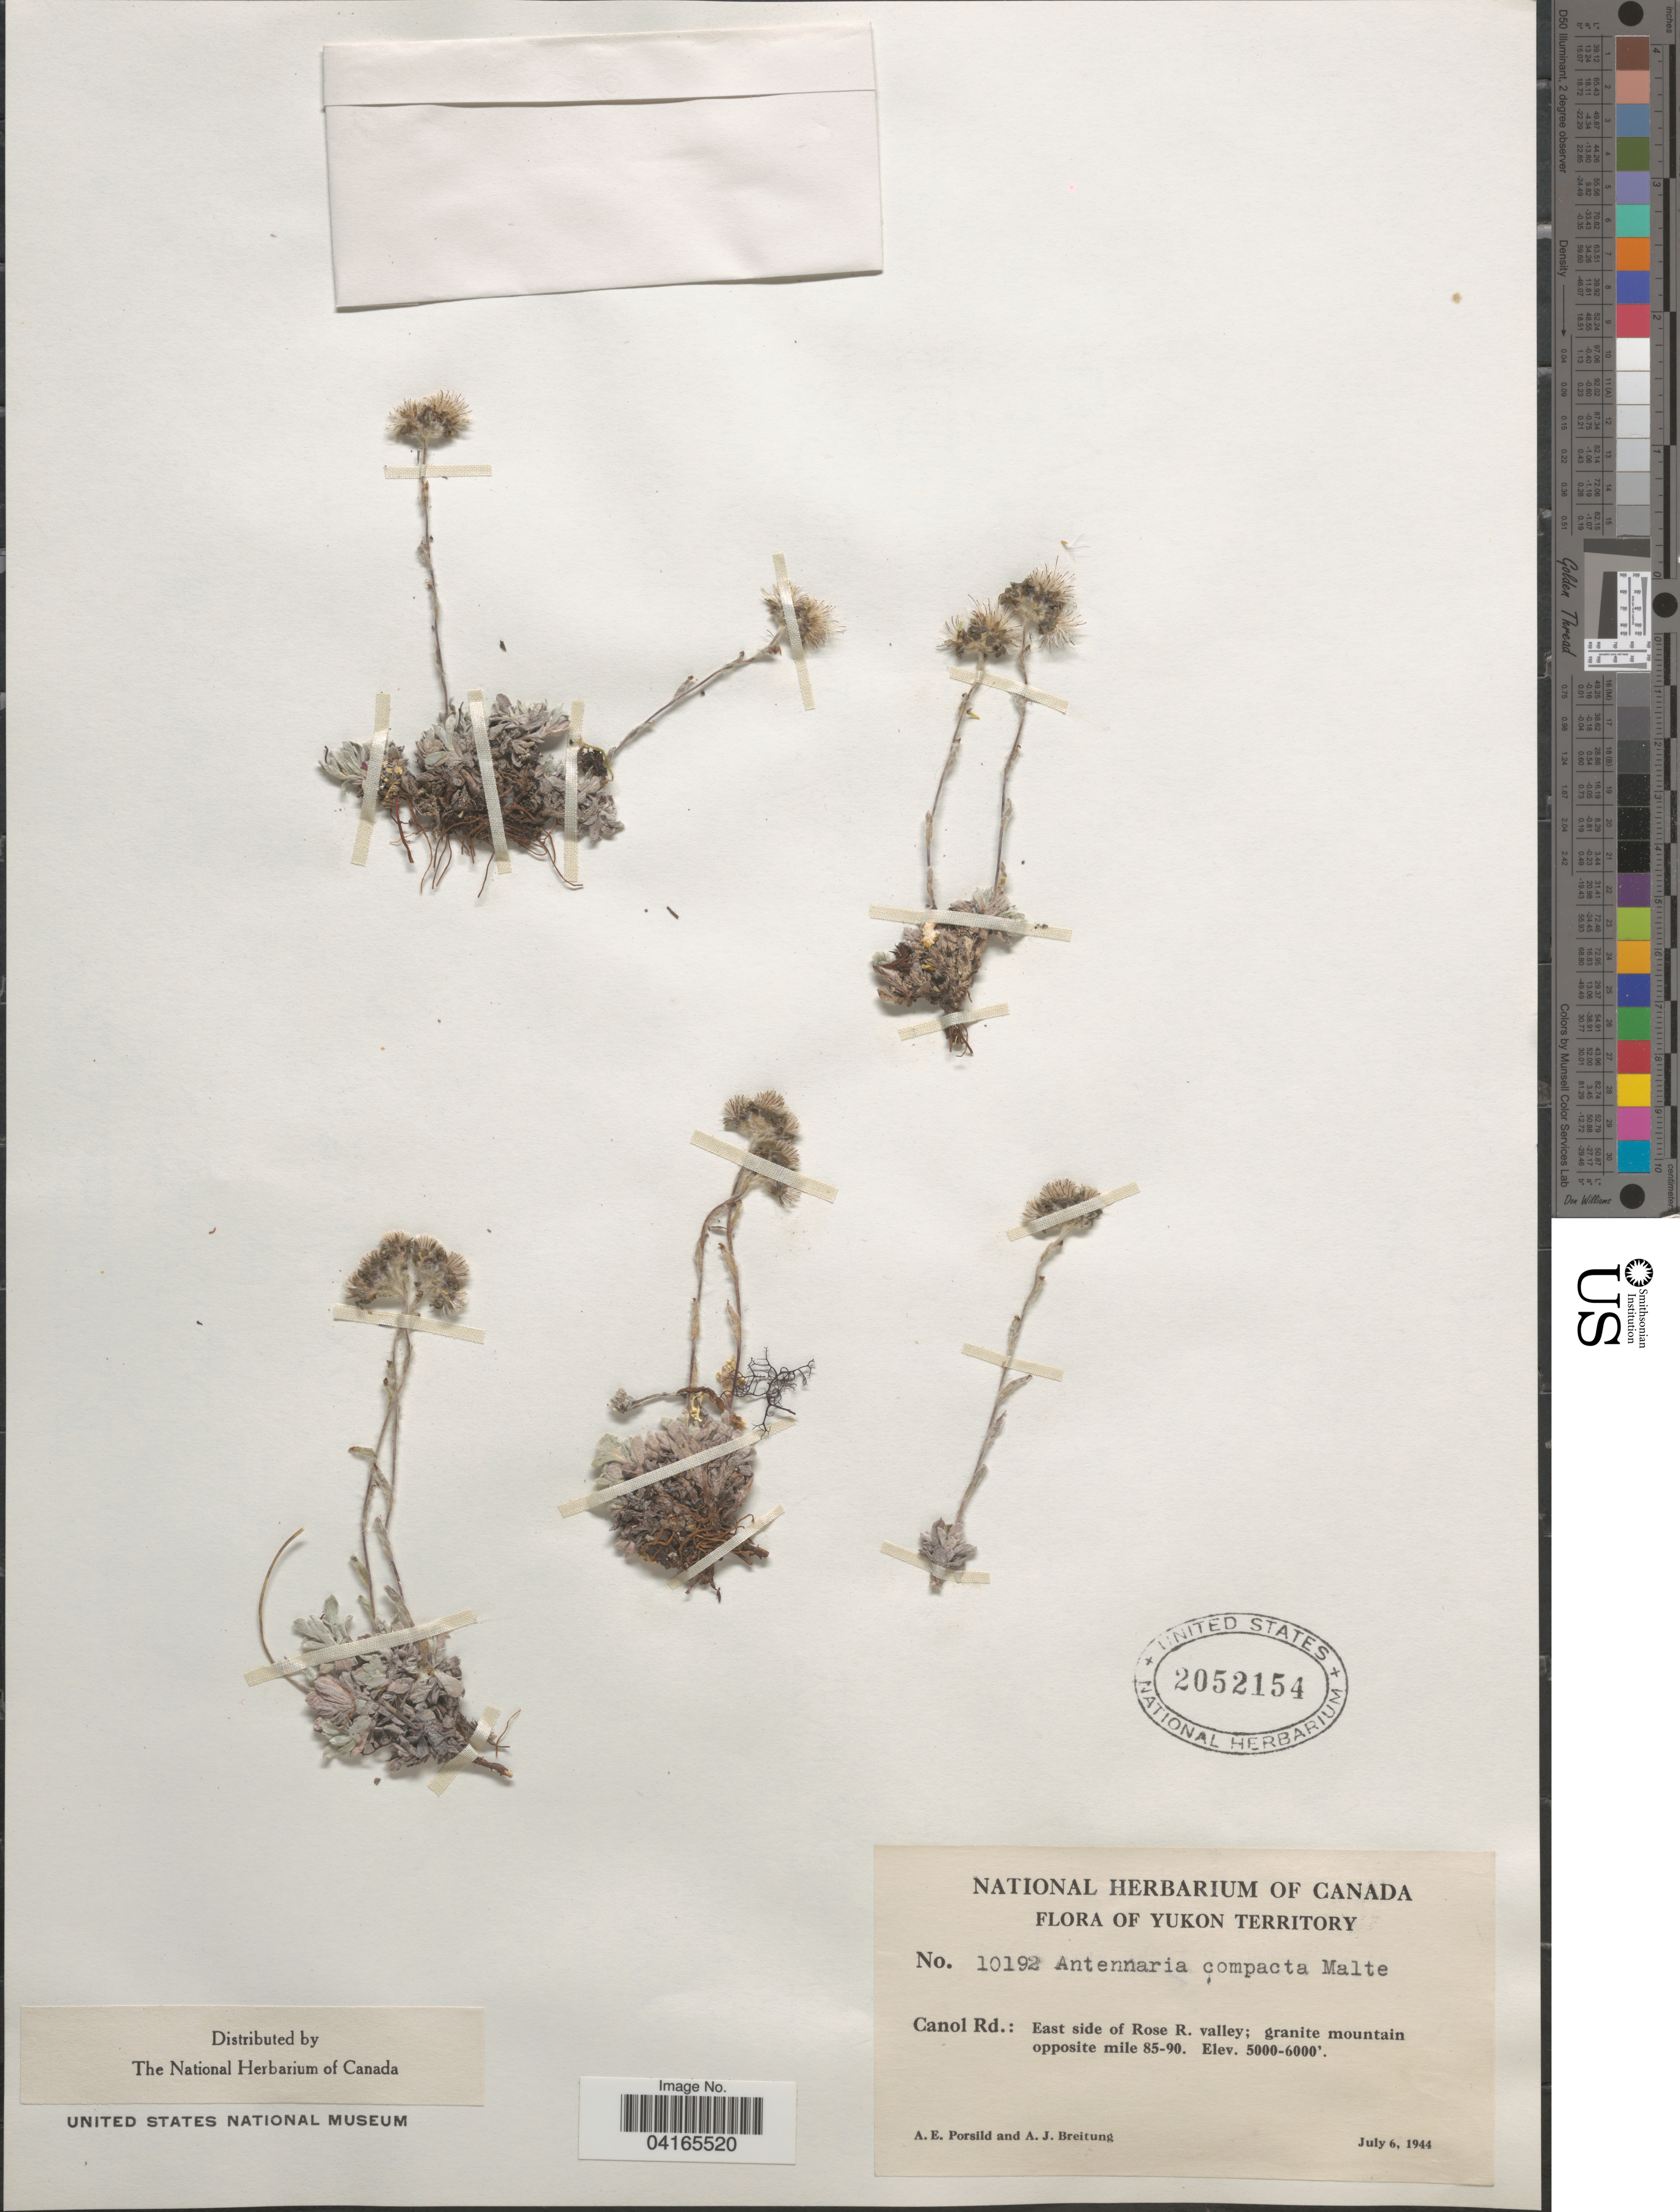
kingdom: Plantae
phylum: Tracheophyta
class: Magnoliopsida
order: Asterales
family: Asteraceae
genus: Antennaria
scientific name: Antennaria compacta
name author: Malte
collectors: A. Porslid & A. Breitung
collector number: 10192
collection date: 1944-07-06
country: Canada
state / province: Yukon Territory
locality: Canol Rd.: East side of Rose R. valley; granite mountain opposite mile 85-90.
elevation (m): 1524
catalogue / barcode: US 2052154